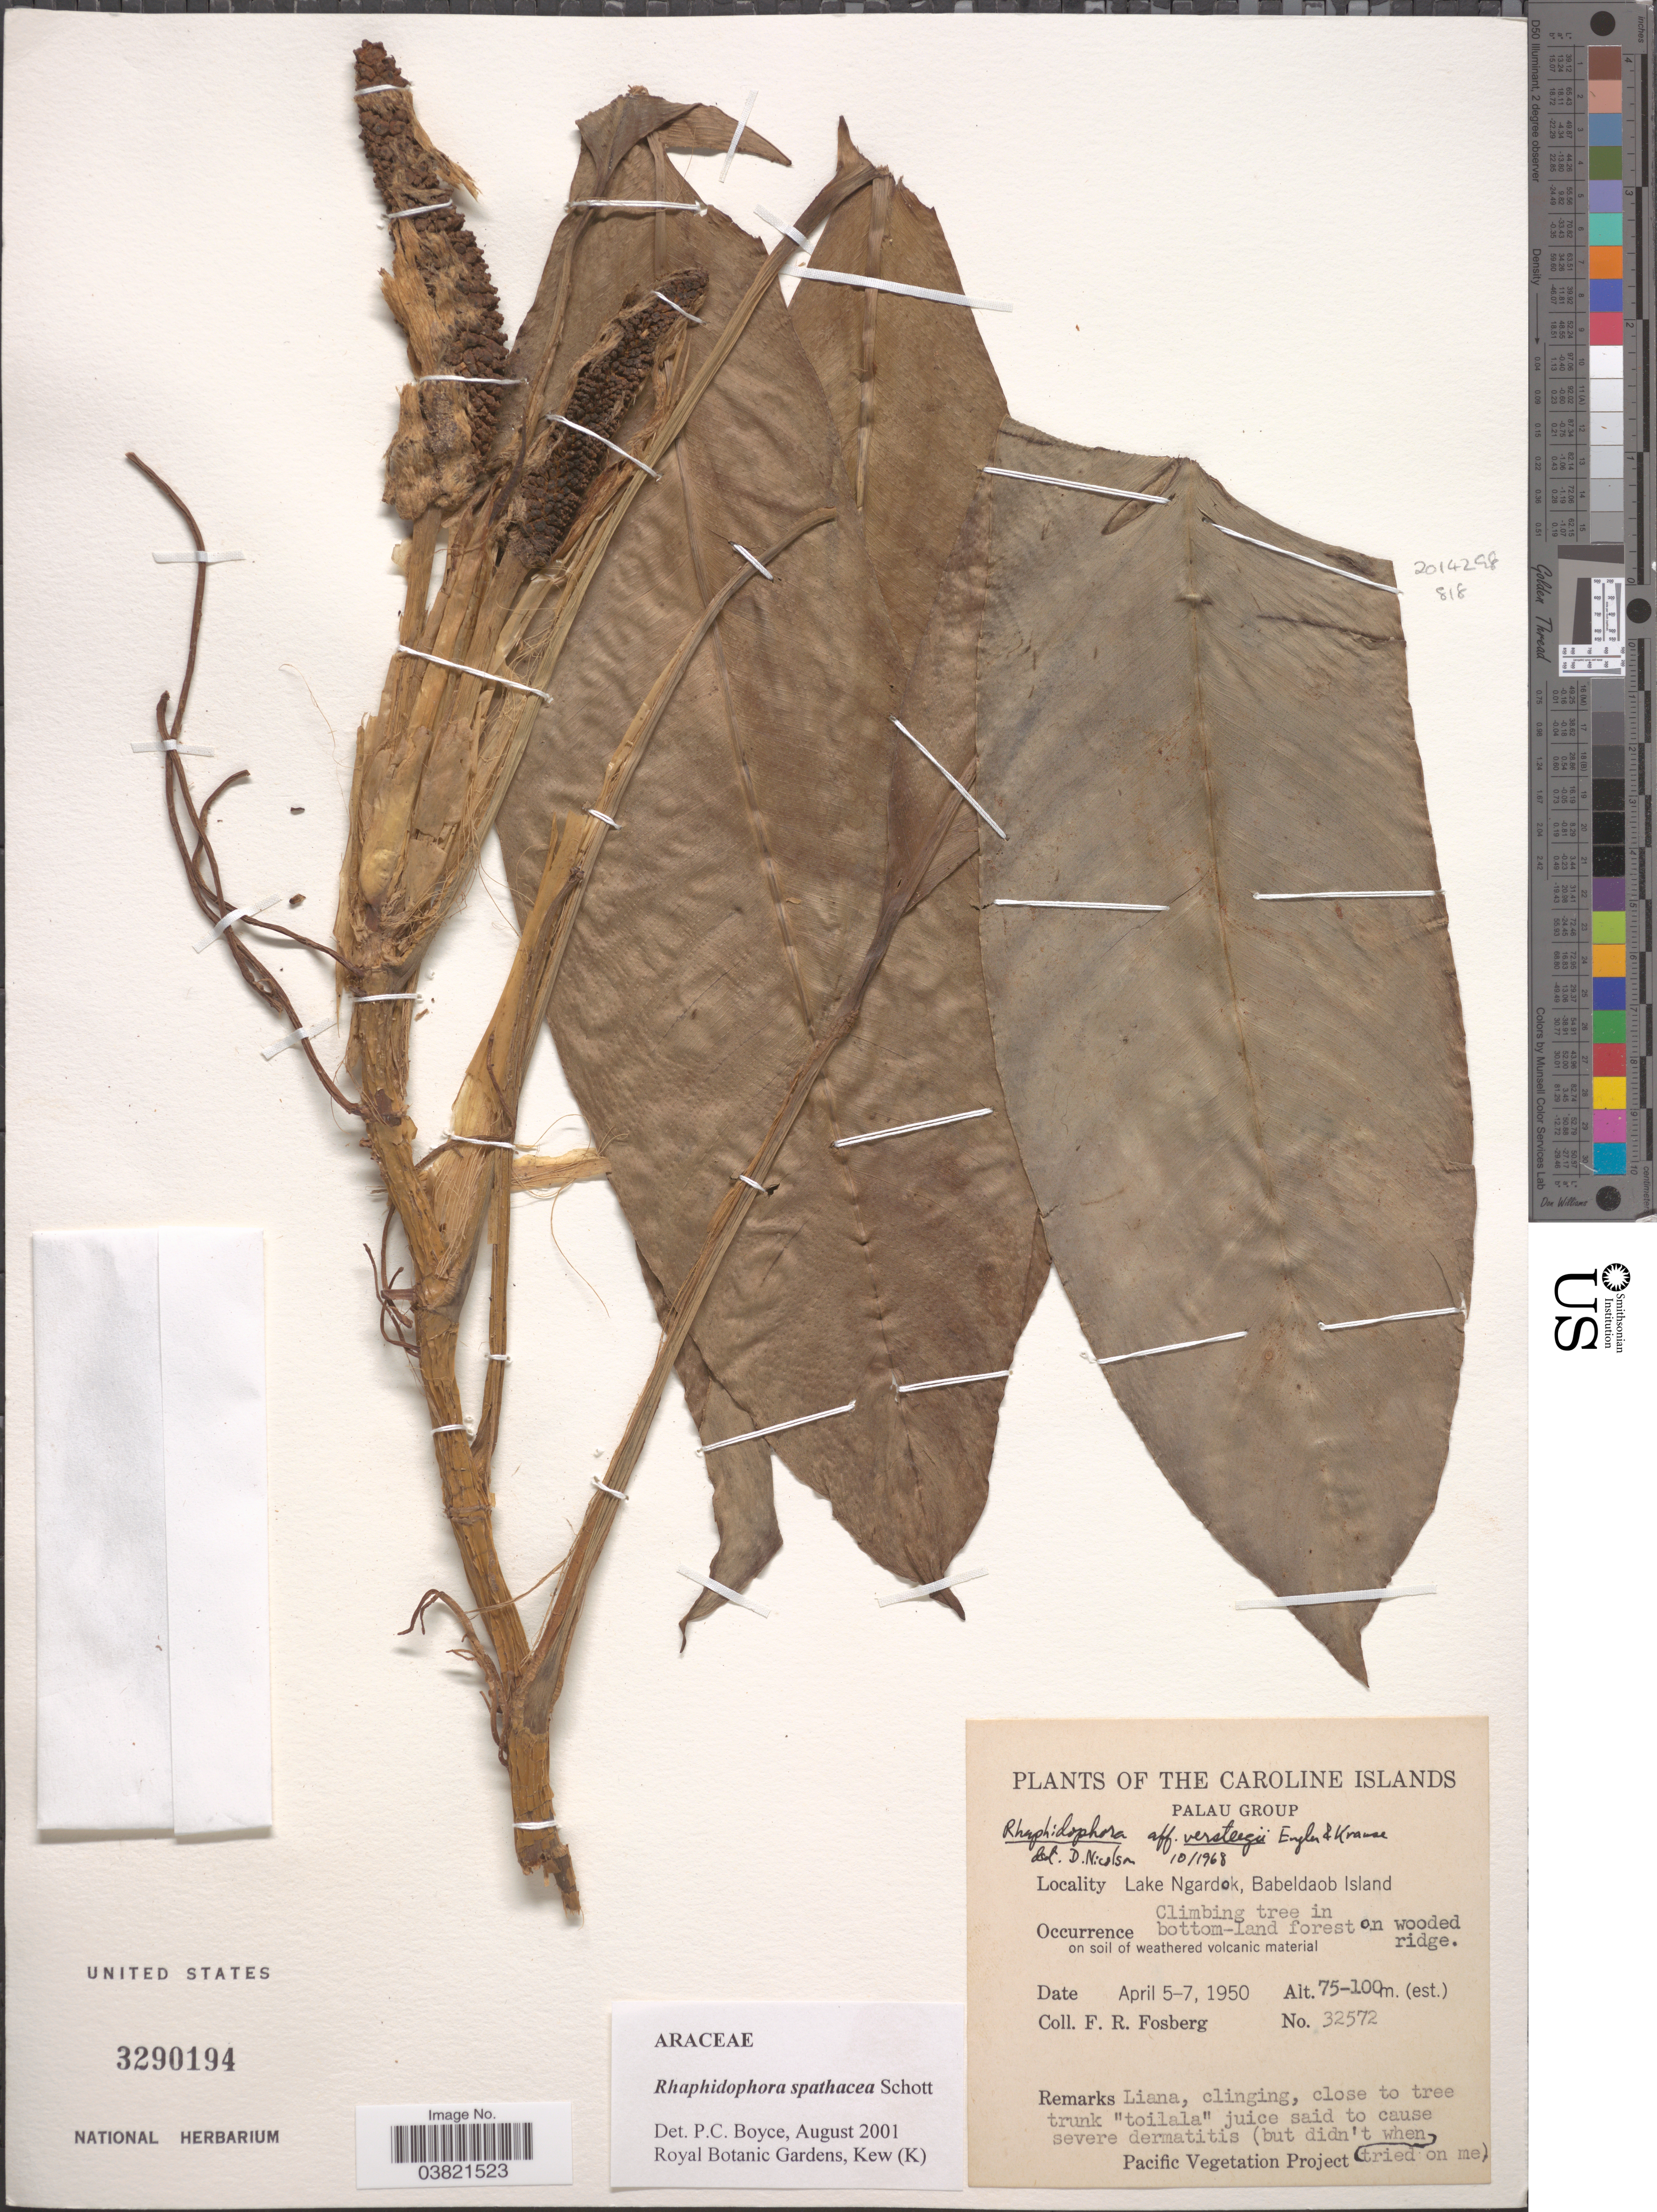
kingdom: Plantae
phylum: Tracheophyta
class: Liliopsida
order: Alismatales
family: Araceae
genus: Rhaphidophora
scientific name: Rhaphidophora spathacea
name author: Schott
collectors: F. R. Fosberg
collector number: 32572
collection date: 1950-04-05/1950-04-07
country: Palau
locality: Caroline Islands. Palau Group. Lake Ngardok, Babeldaob Island.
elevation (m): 75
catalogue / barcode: US 3290194